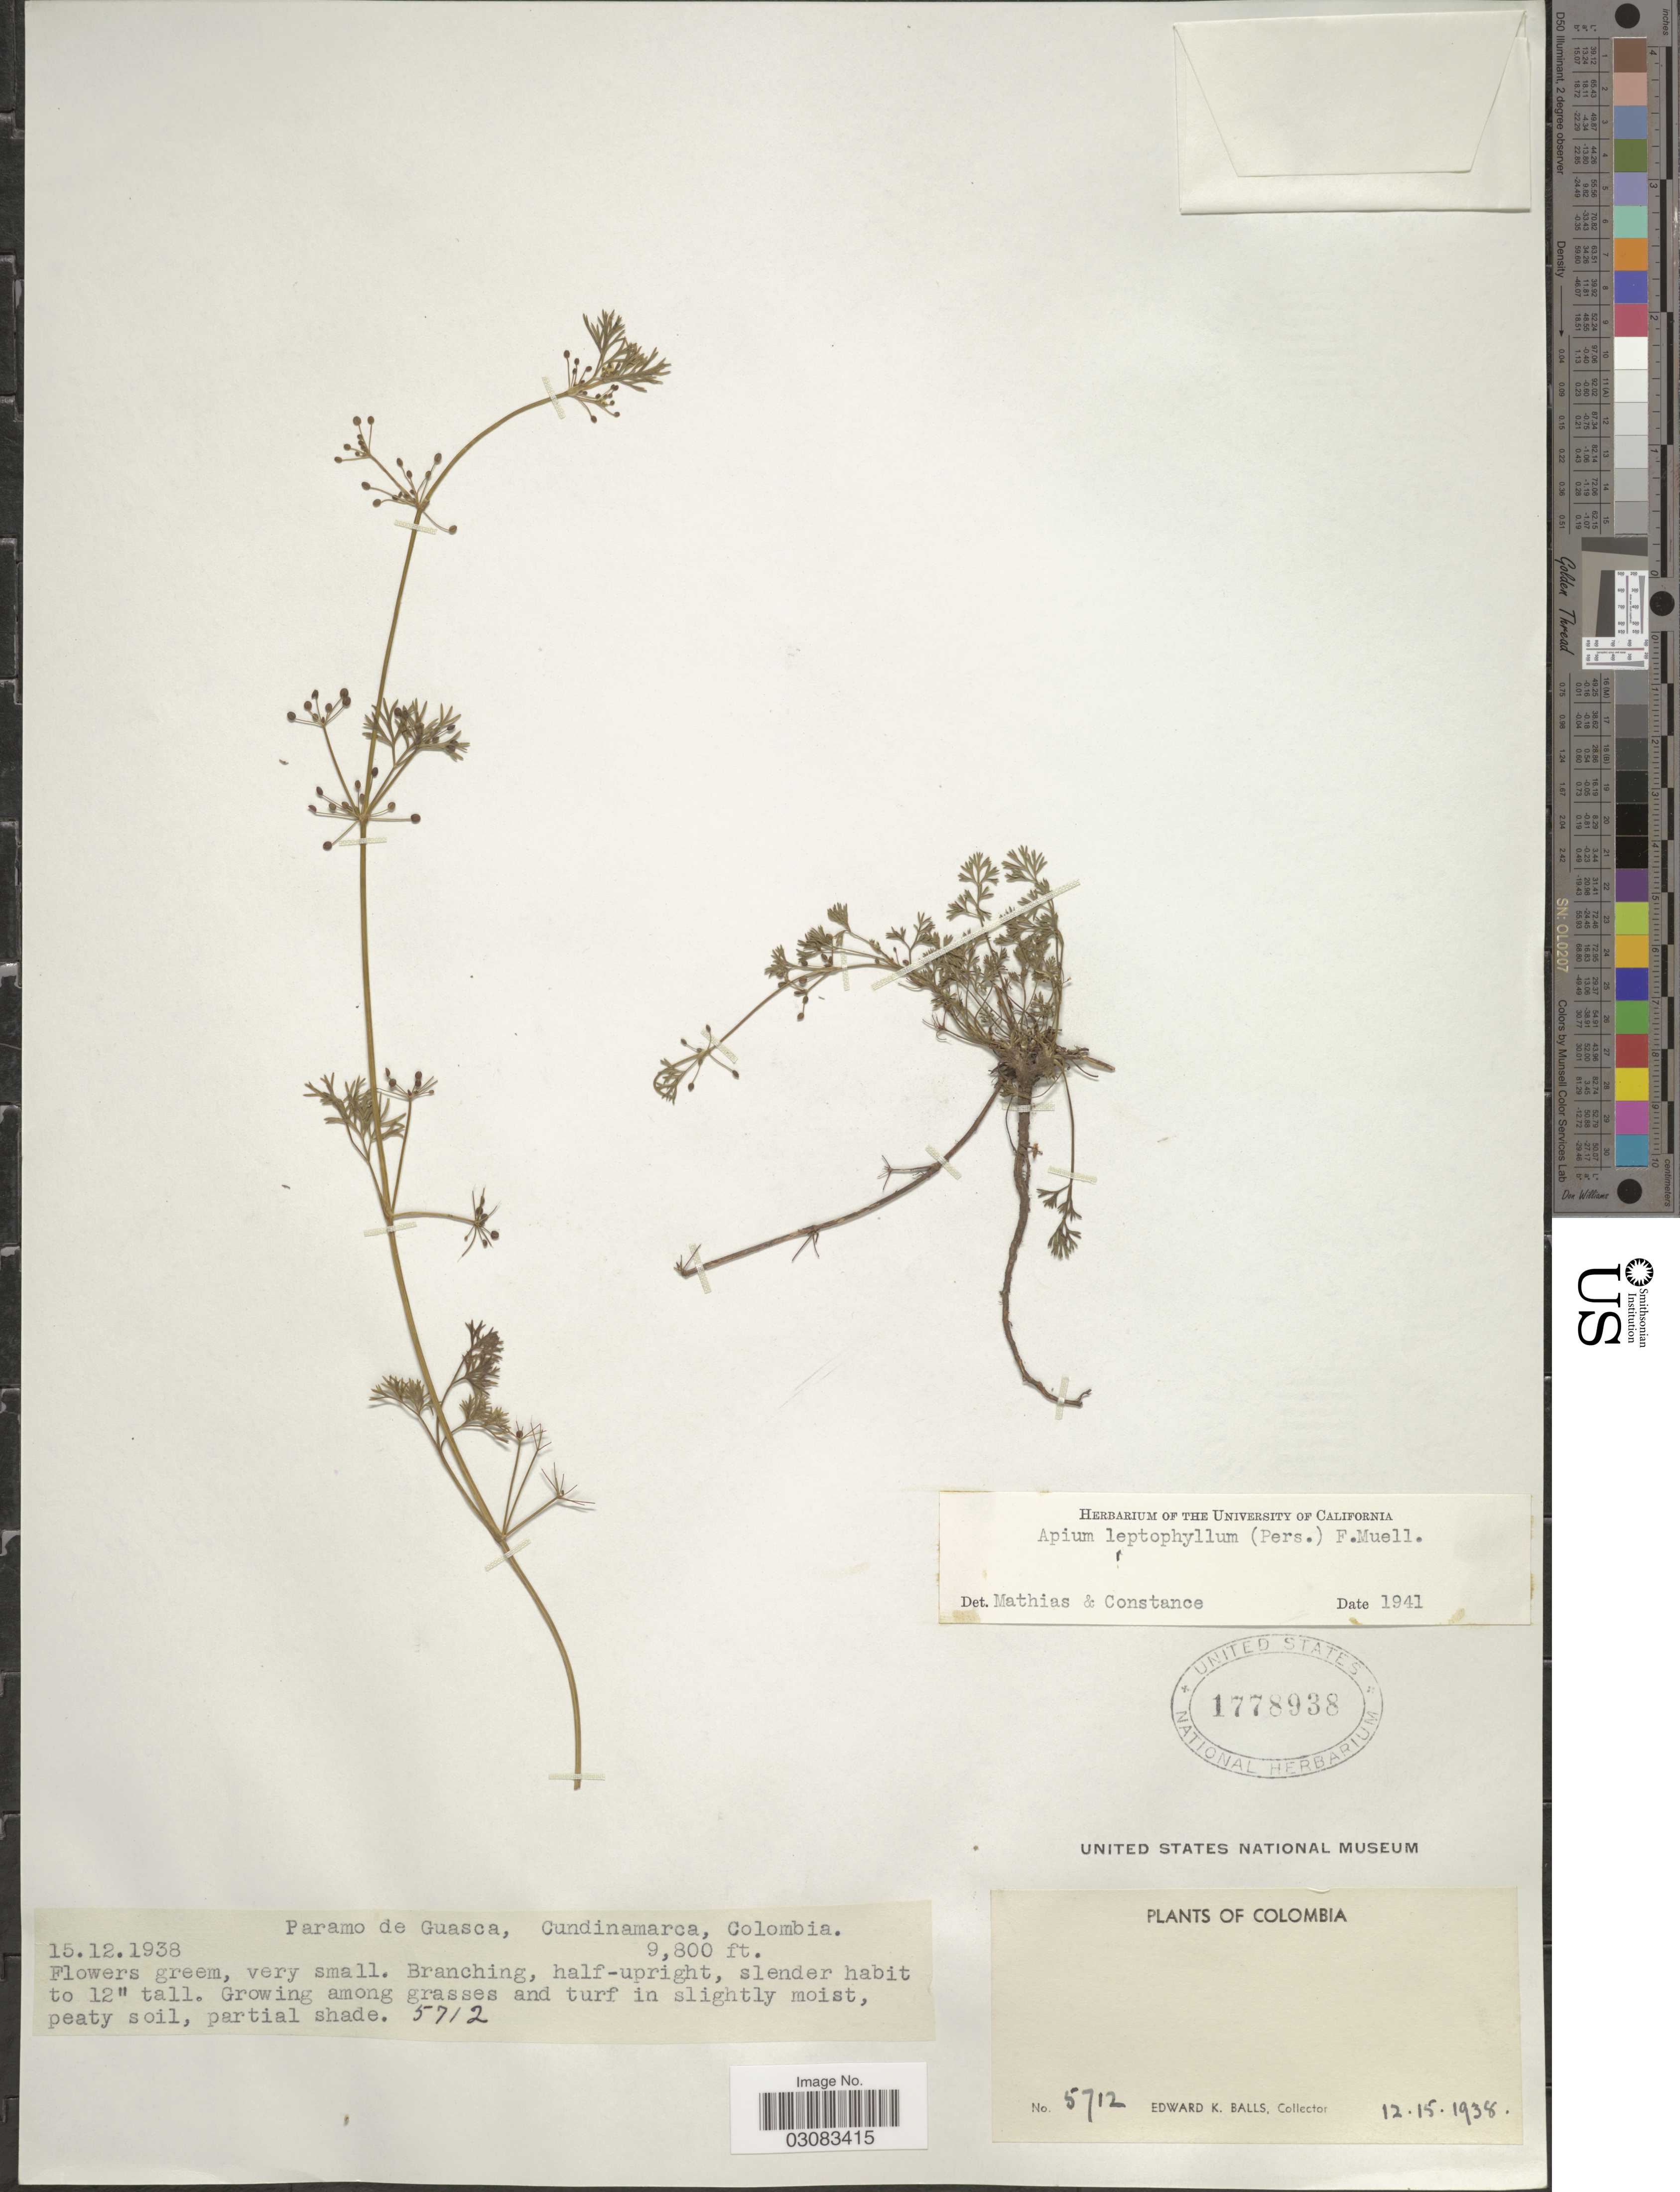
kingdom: Plantae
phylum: Tracheophyta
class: Magnoliopsida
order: Apiales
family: Apiaceae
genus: Cyclospermum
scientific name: Cyclospermum leptophyllum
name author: (Pers.) Sprague ex Britton & P. Wilson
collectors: E. K. Balls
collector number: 5712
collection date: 1938-12-15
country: Colombia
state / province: Cundinamarca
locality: Paramo de Guasca.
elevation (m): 2987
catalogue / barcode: US 1778938